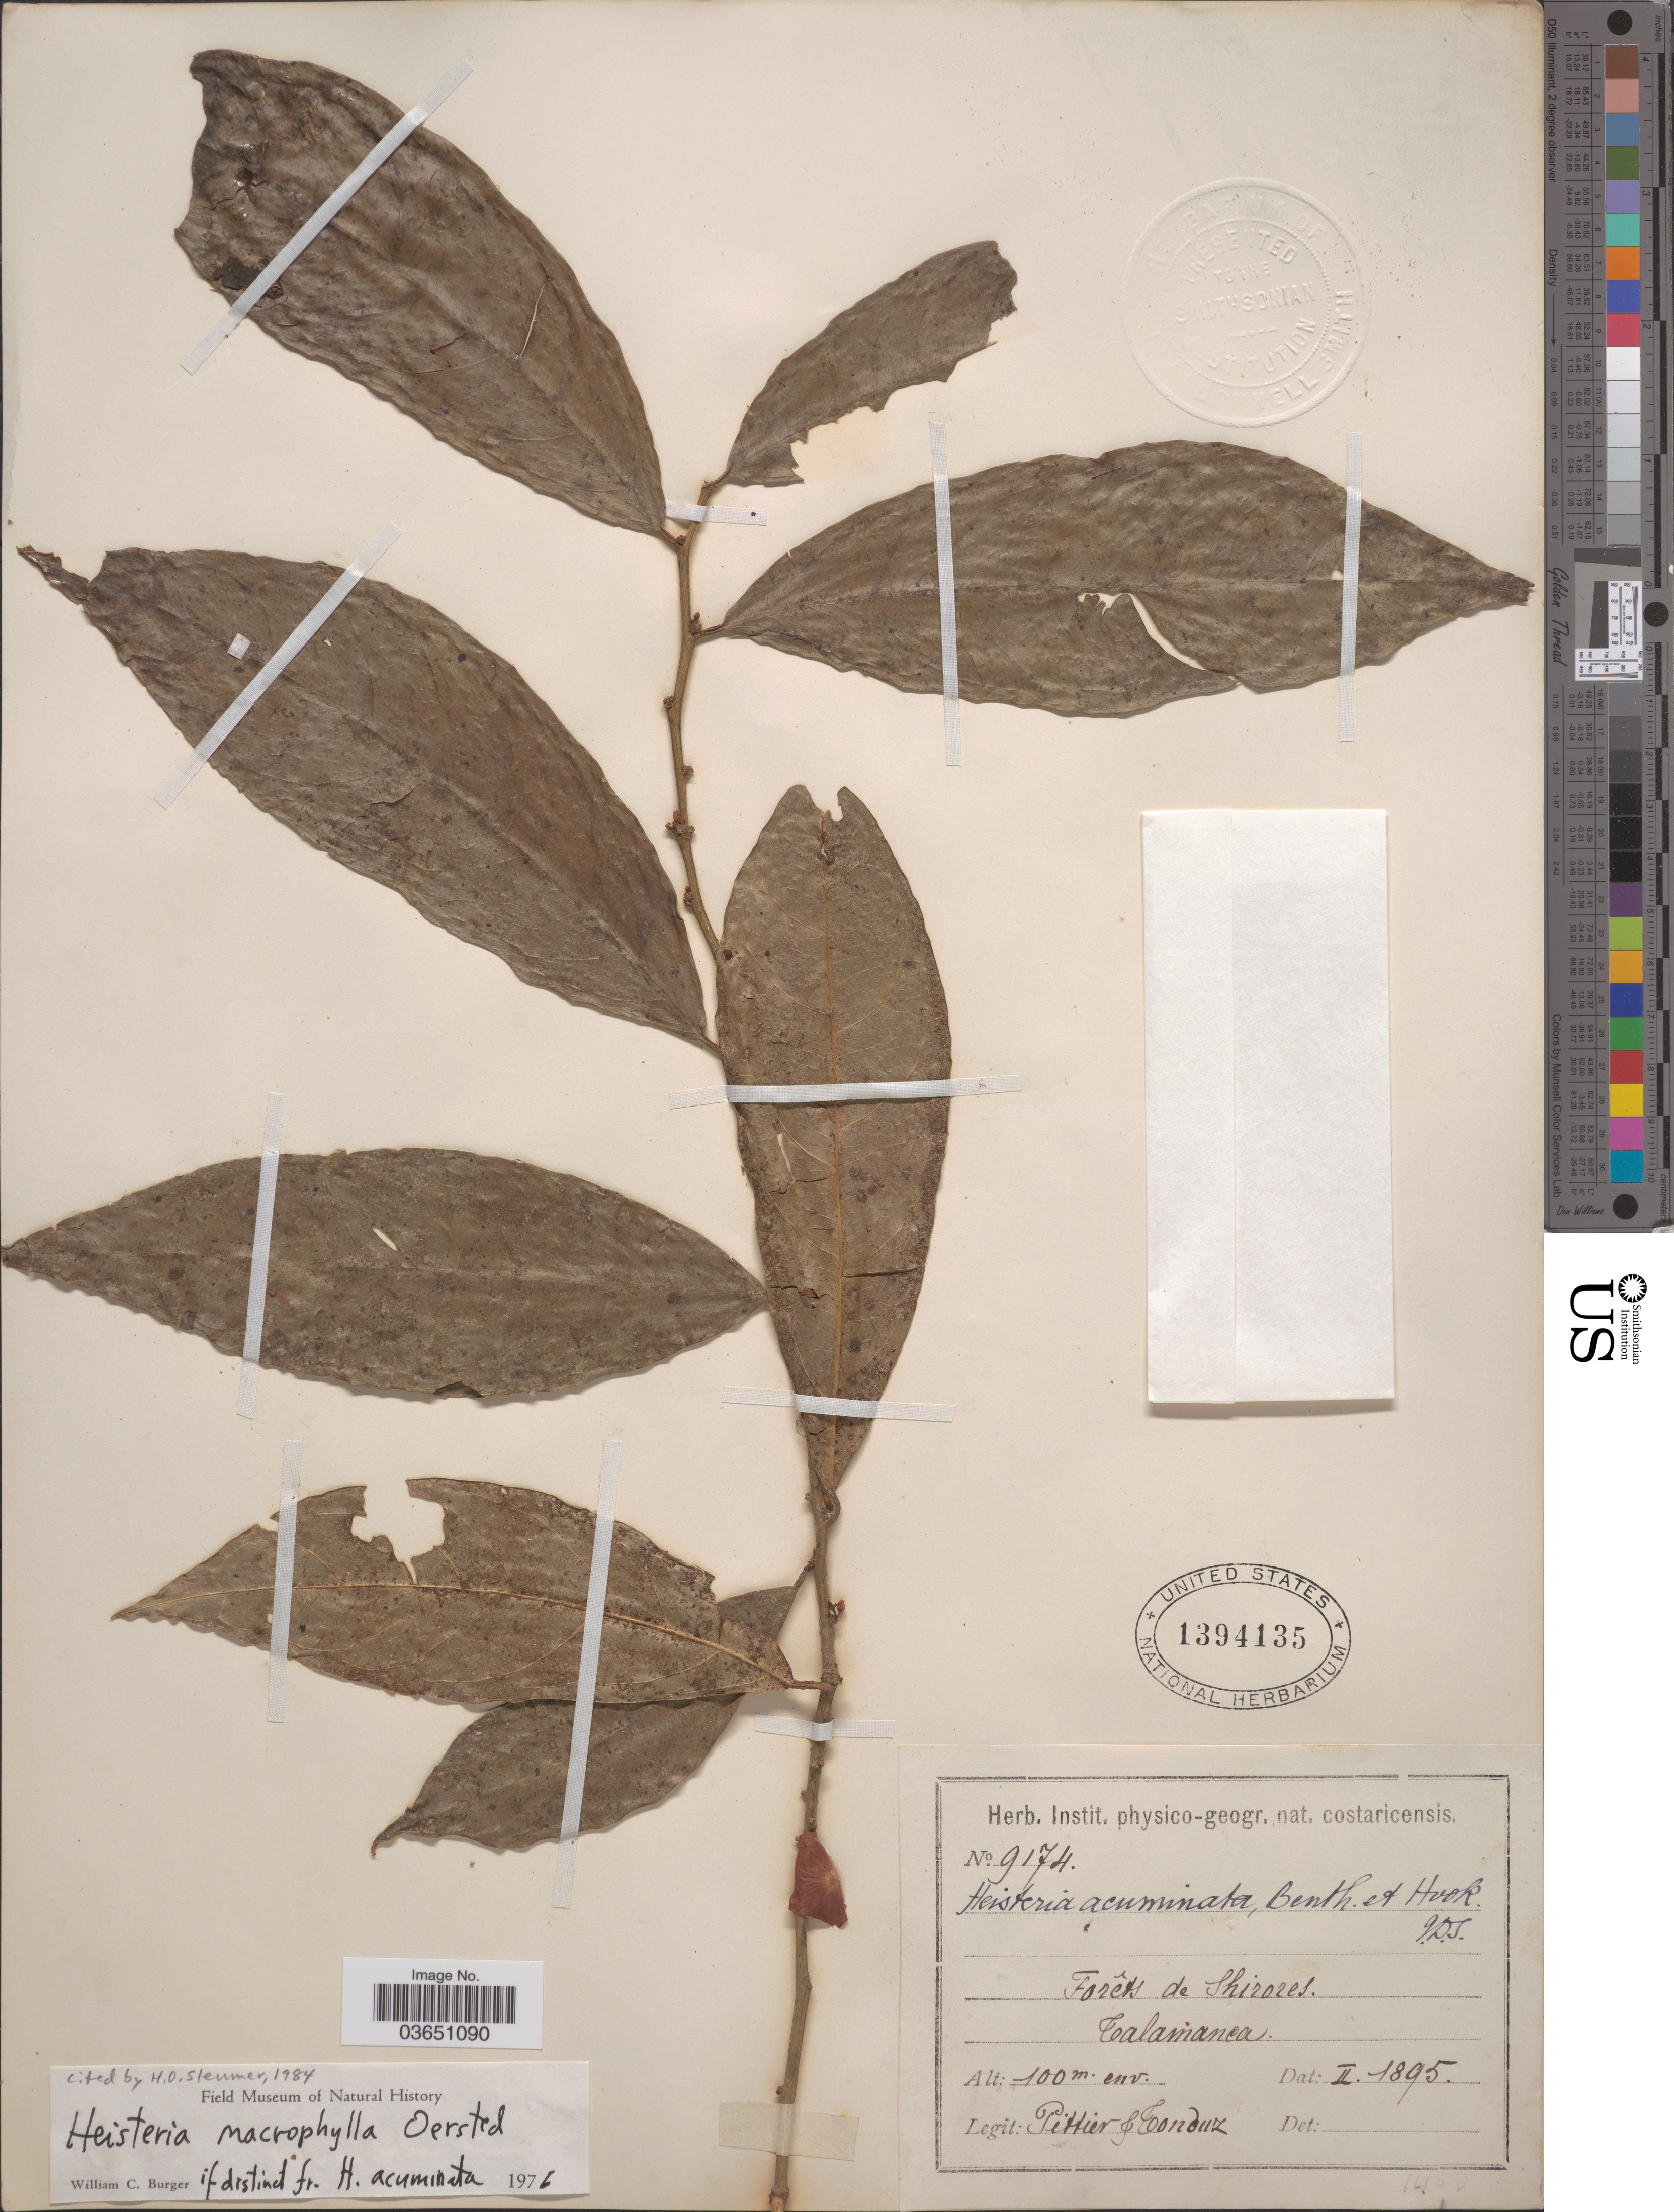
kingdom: Plantae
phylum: Tracheophyta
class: Magnoliopsida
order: Santalales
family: Erythropalaceae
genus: Heisteria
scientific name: Heisteria macrophylla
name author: Oerst.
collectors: Pittier, -- & Tonduz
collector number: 9174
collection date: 1895-02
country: Costa Rica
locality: Forêts de Shirores. Talamanca.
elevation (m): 100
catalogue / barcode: US 1394135